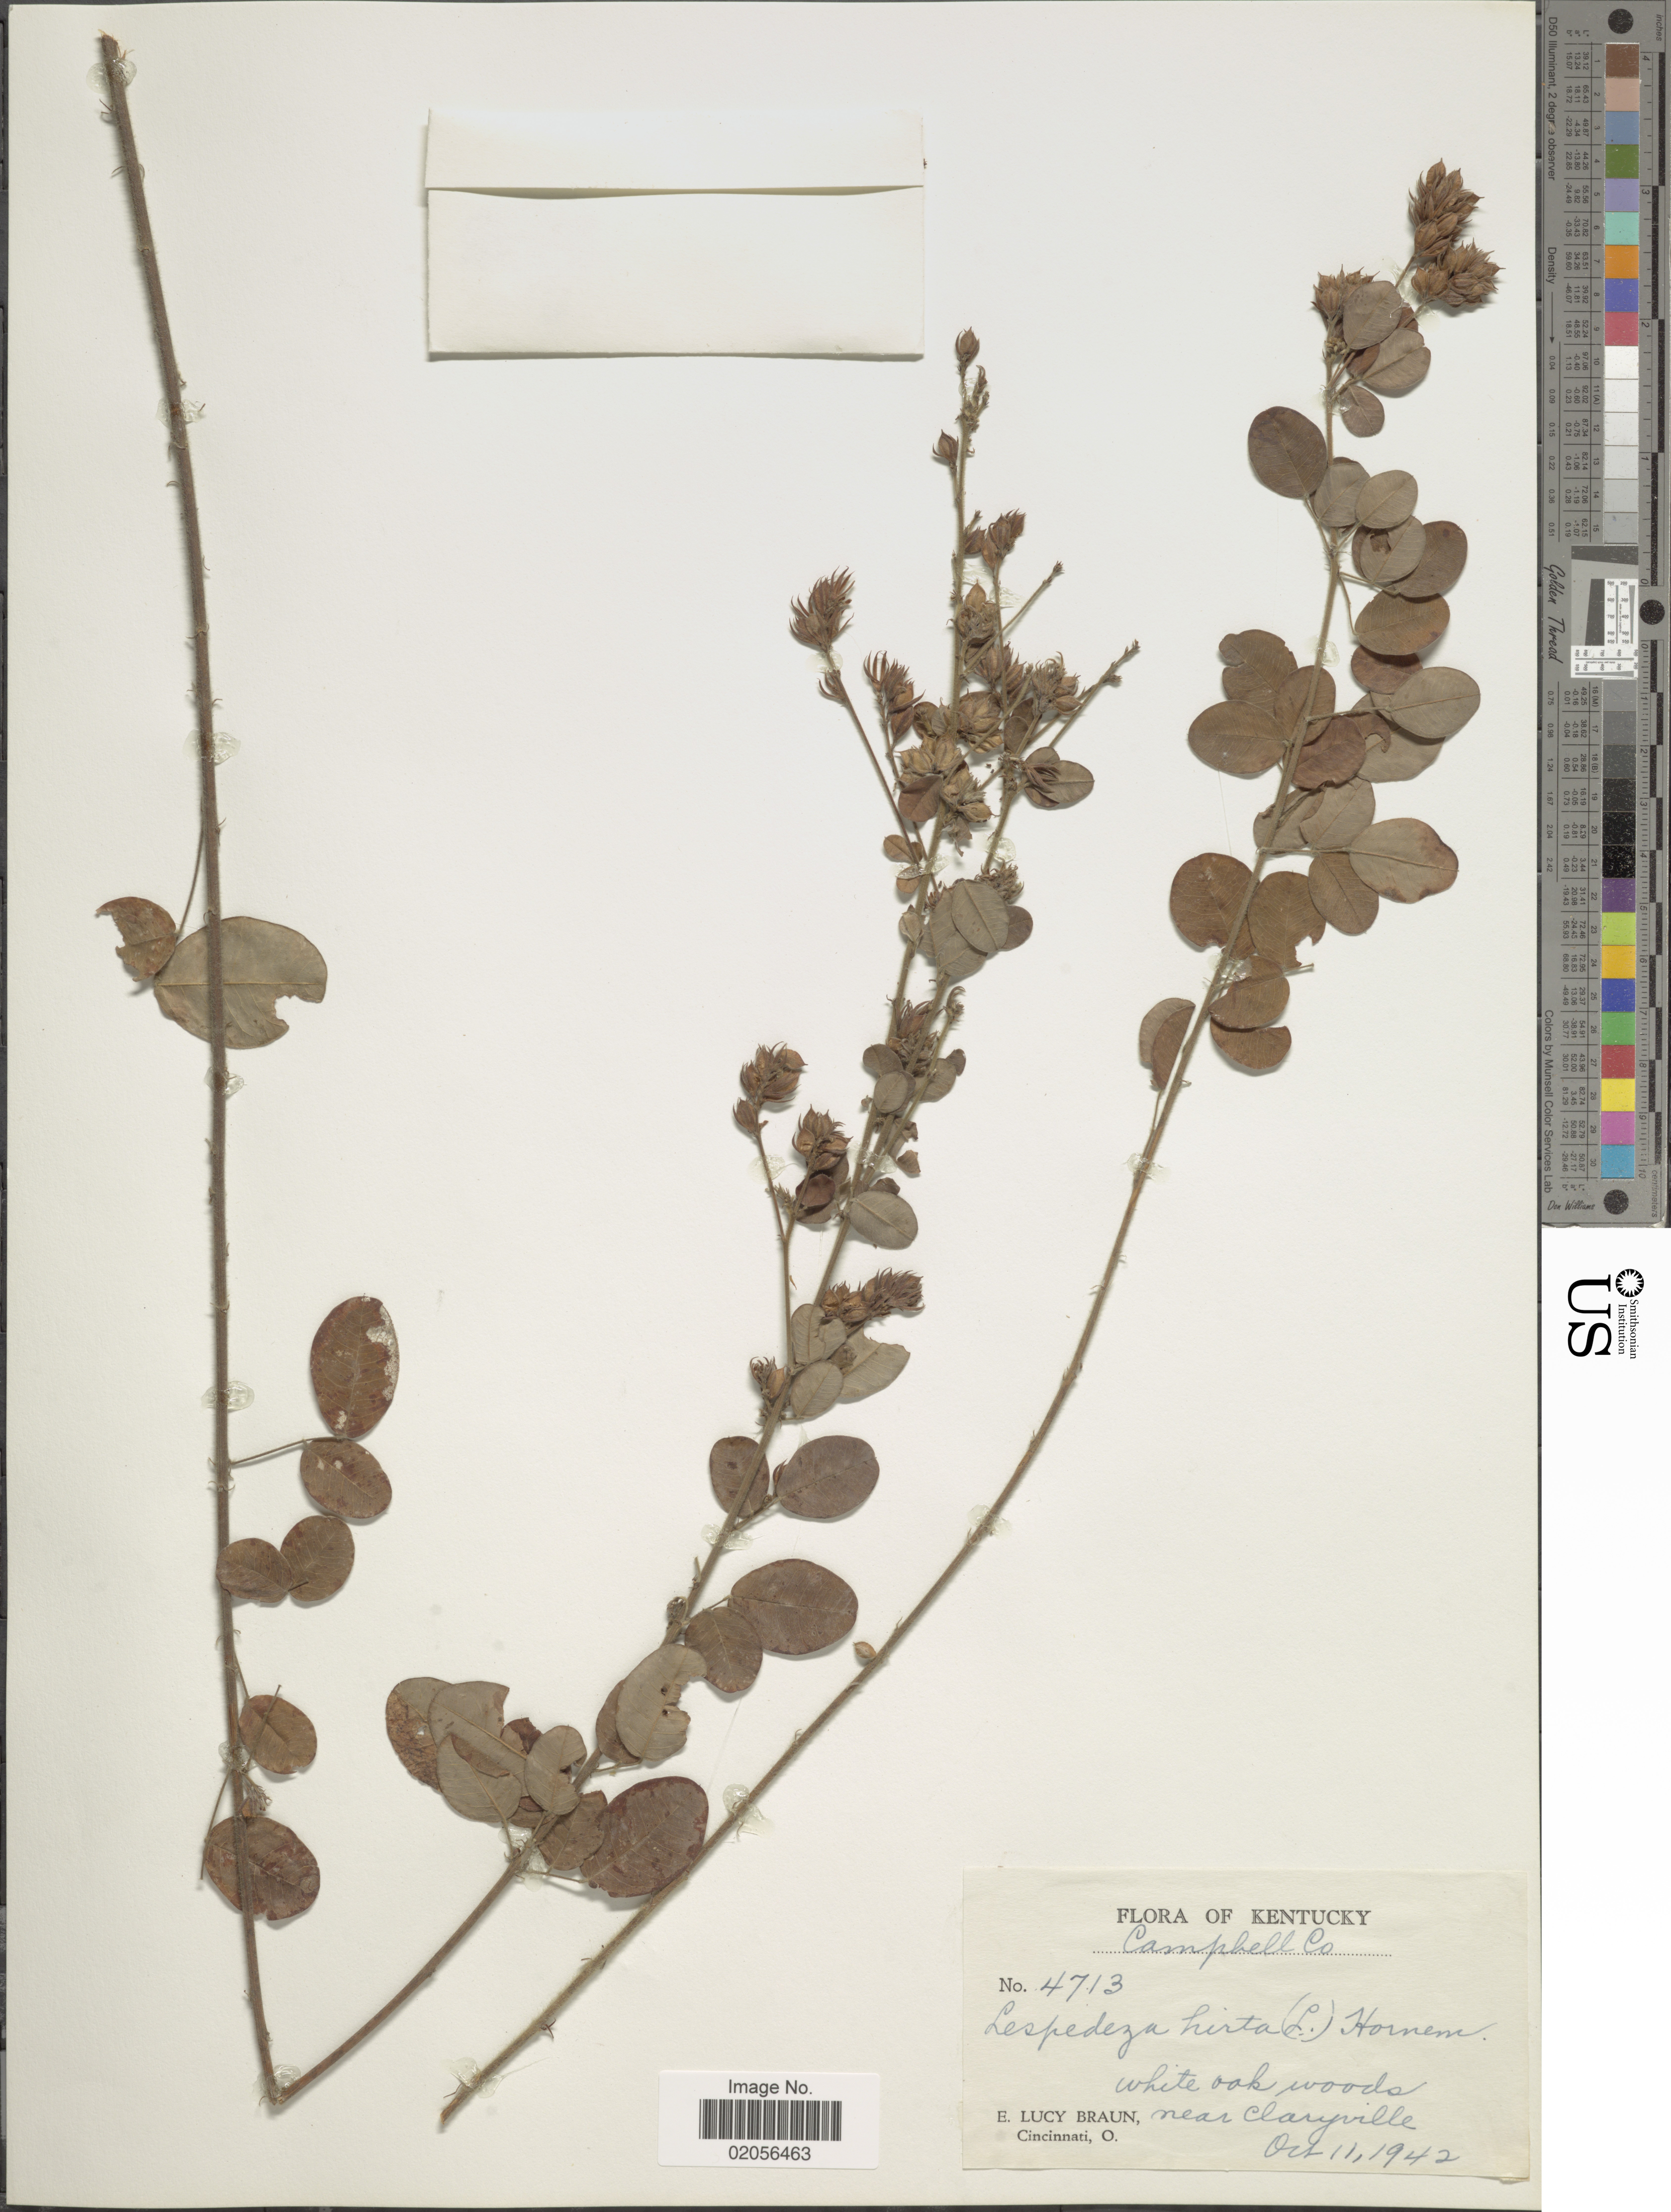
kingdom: Plantae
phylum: Tracheophyta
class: Magnoliopsida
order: Fabales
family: Fabaceae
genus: Lespedeza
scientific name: Lespedeza hirta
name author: (L.) Hornem.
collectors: E. L. Braun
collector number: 4713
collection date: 1942-10-11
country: United States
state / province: Kentucky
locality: Campbell Co, white oak woods near Claryville